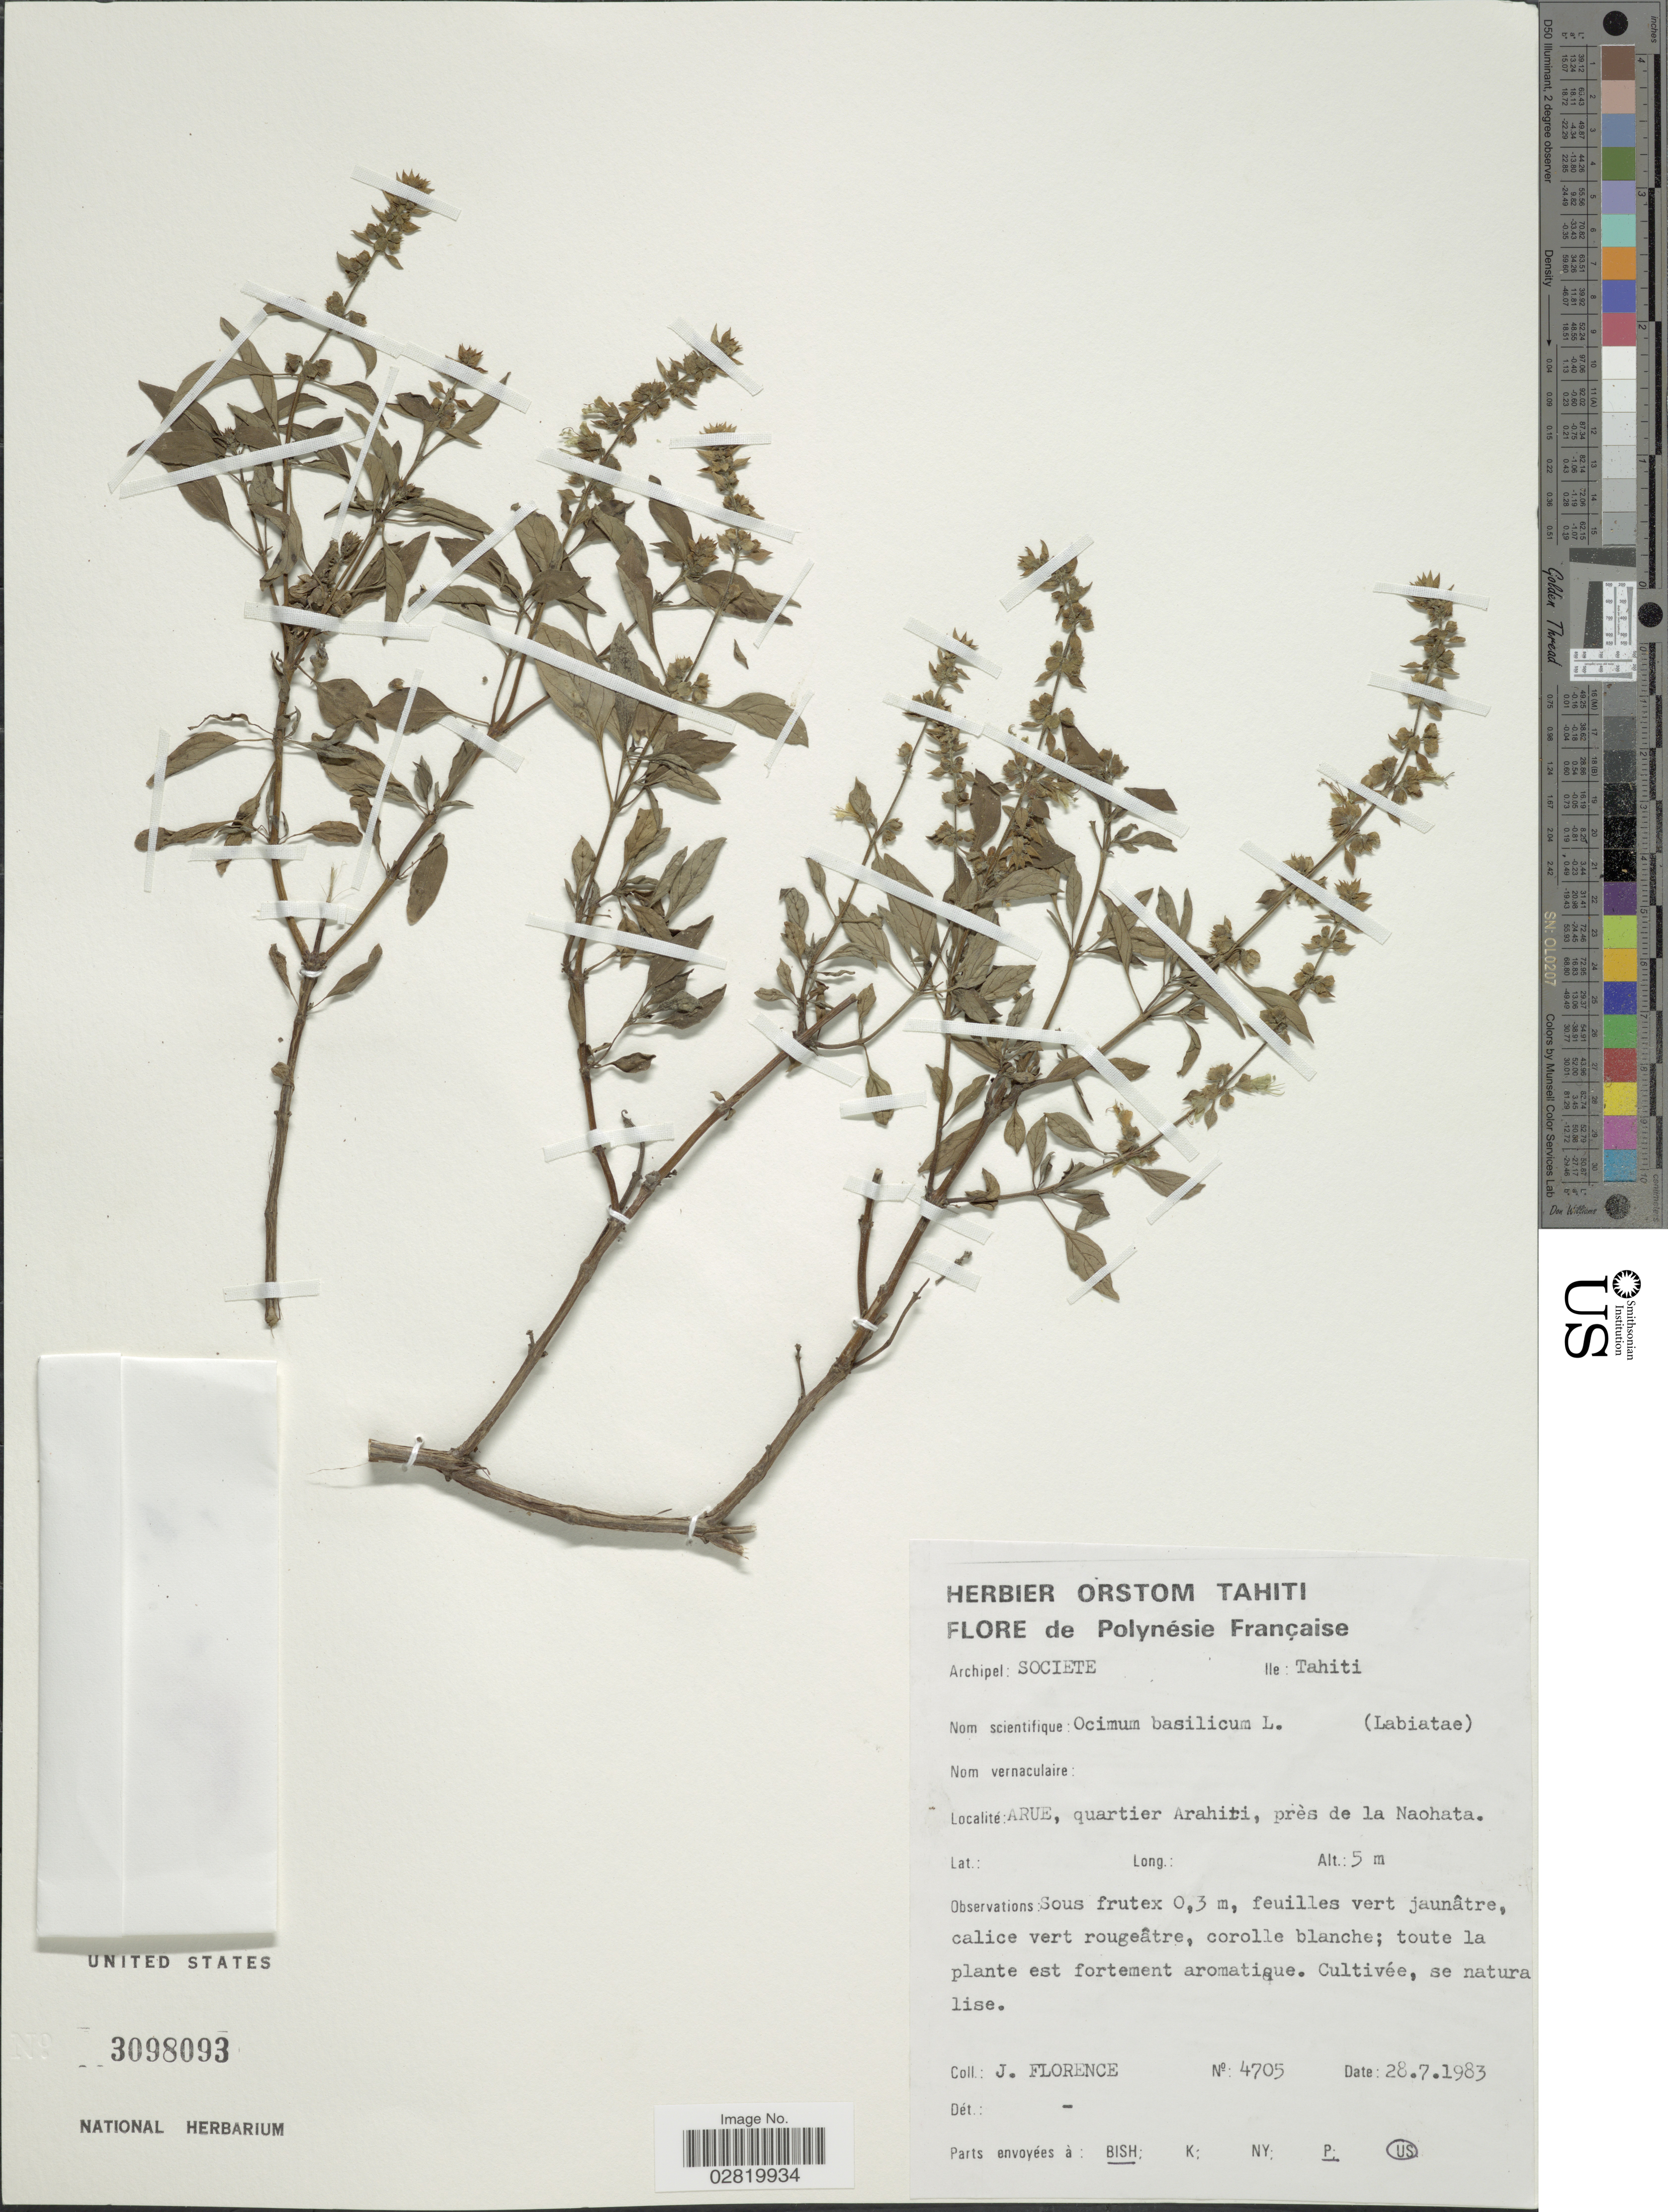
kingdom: Plantae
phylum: Tracheophyta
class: Magnoliopsida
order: Lamiales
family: Lamiaceae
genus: Ocimum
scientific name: Ocimum basilicum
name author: L.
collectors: J. Florence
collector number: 4705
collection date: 1983-07-28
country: French Polynesia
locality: Polynésie Française, Archipel: Societe, Ille: Tahiti, Arue, quartier Arahiri, près de la Naohata.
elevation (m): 5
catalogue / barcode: US 3098093